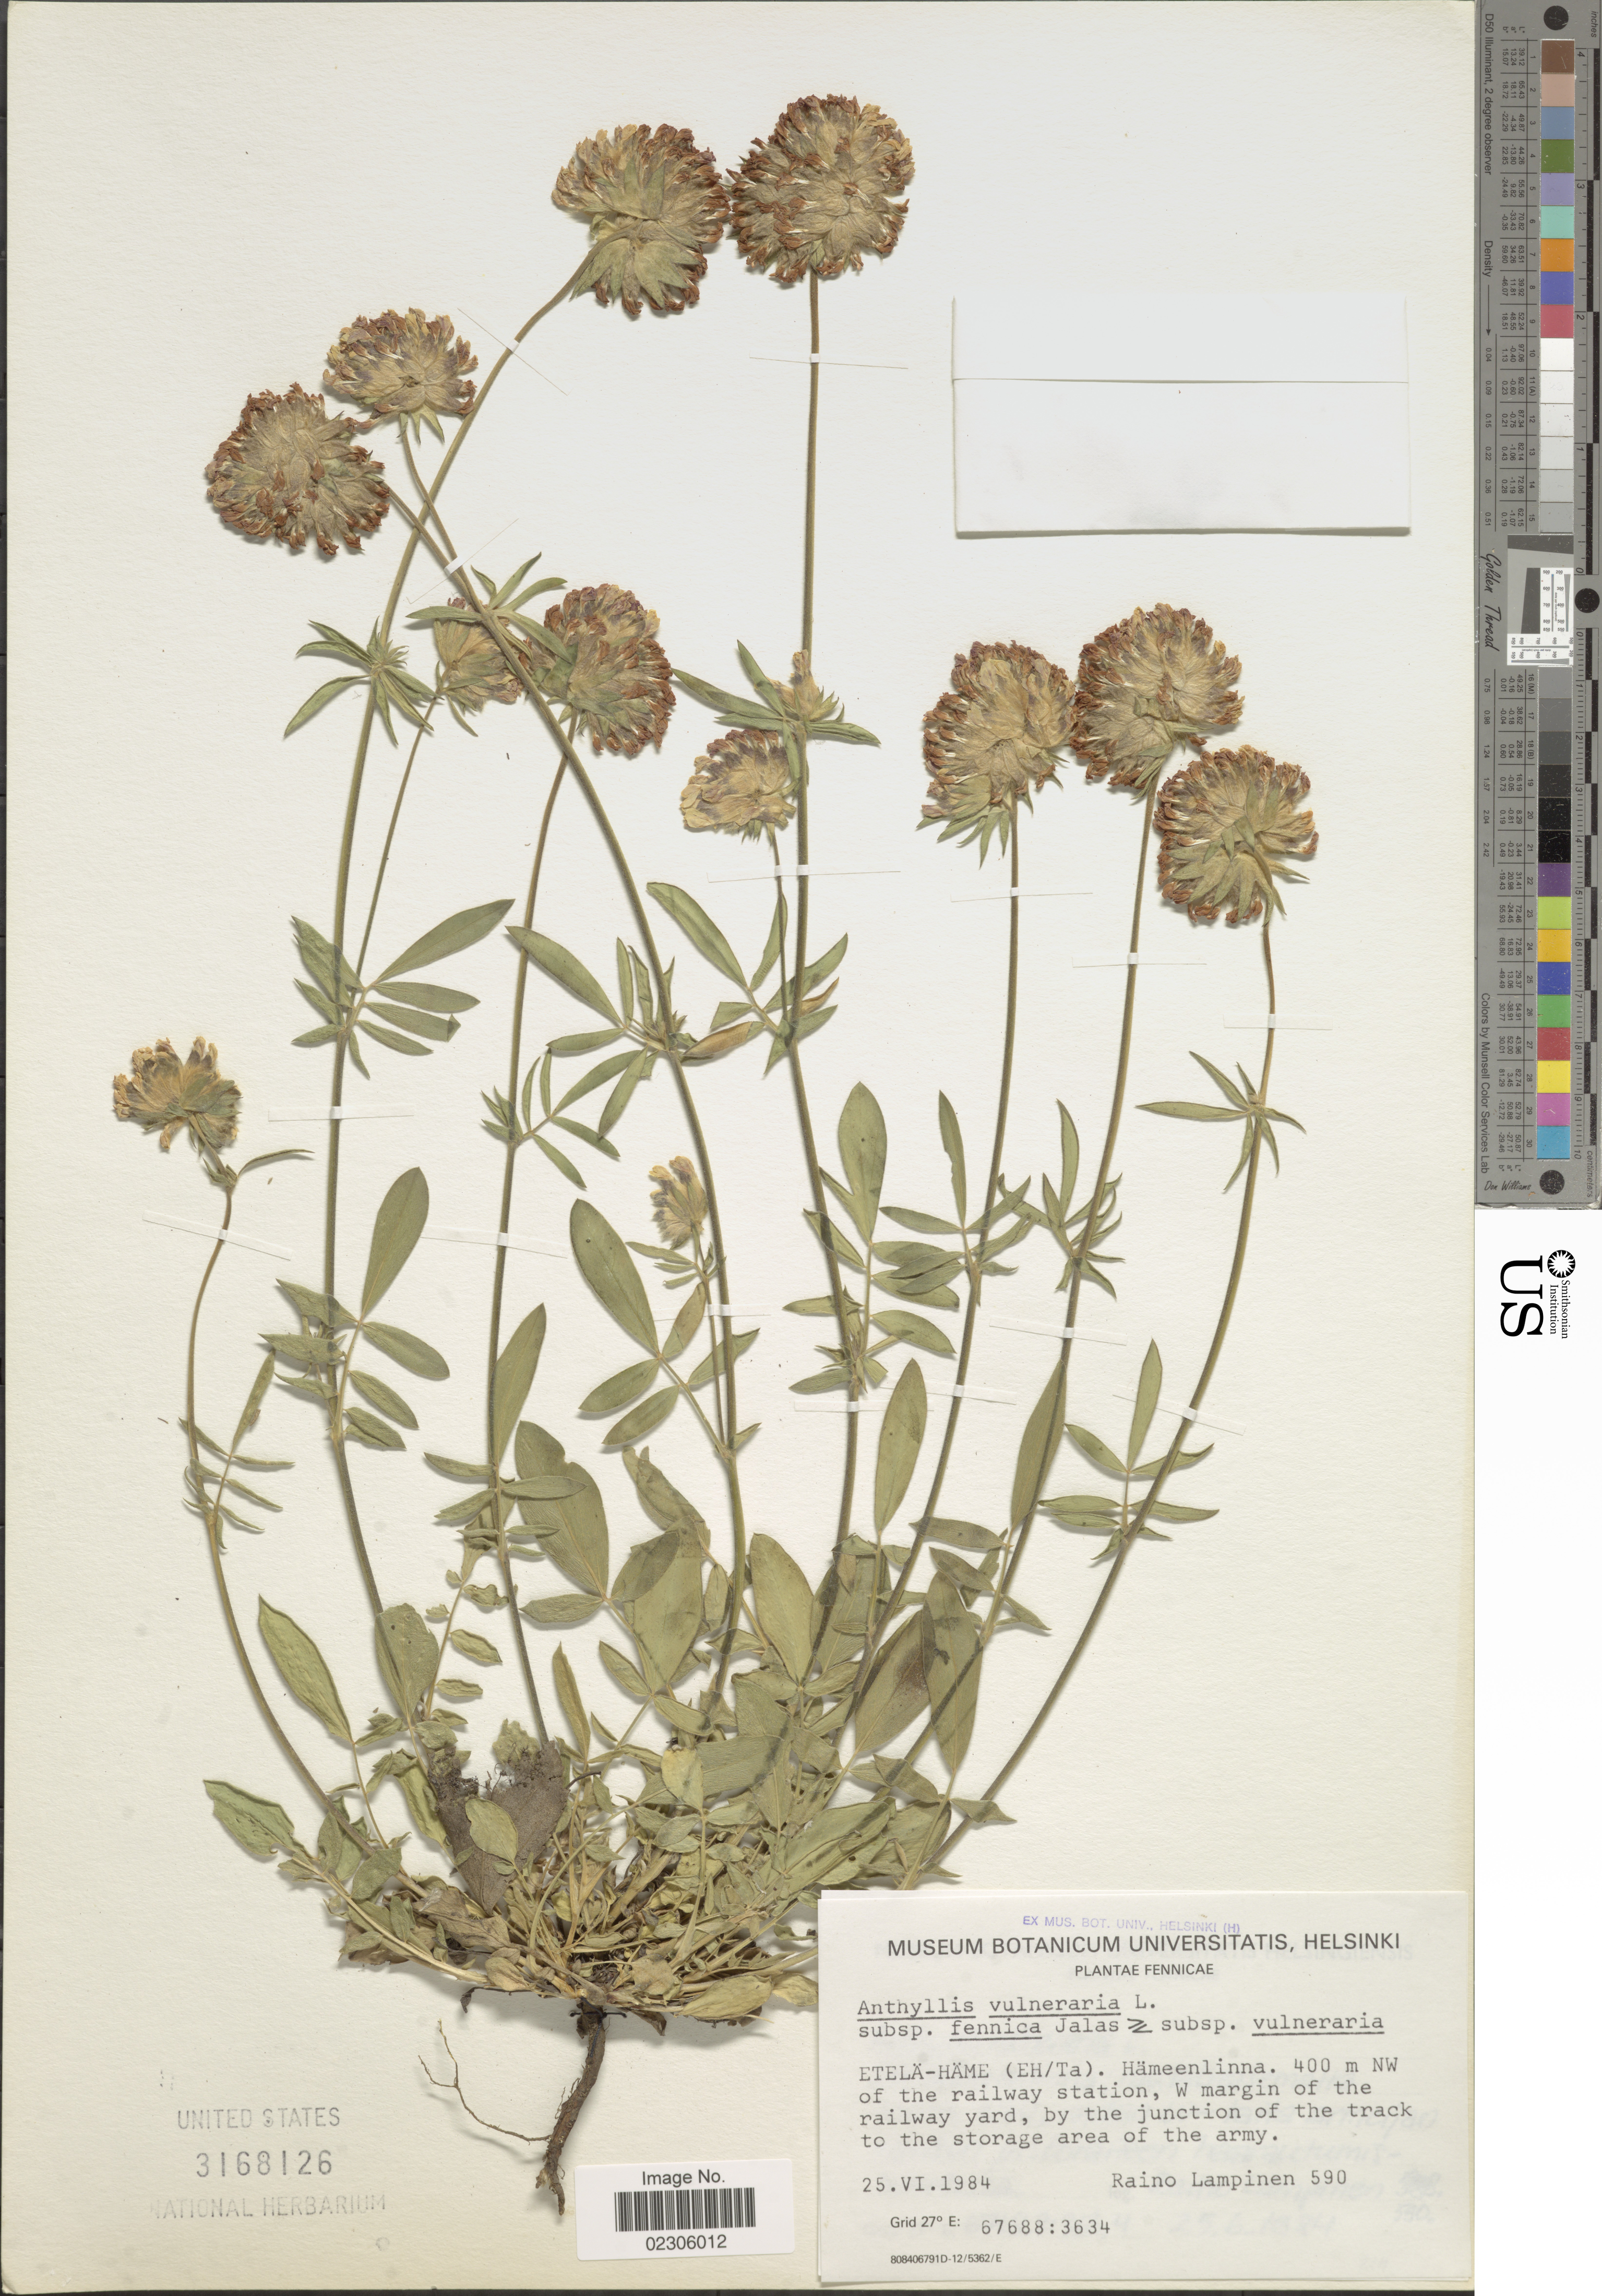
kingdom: Plantae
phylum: Tracheophyta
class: Magnoliopsida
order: Fabales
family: Fabaceae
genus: Anthyllis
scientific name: Anthyllis vulneraria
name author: L.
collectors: R. Lampinen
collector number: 590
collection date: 1984-06-25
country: Finland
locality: Fennicae, Etela-Hame (Eh/Ta), Hameenlinna, NW of the railway station, W margin of the railway yard, by the junction of the track to the storage area of the army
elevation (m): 400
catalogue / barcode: US 3168126